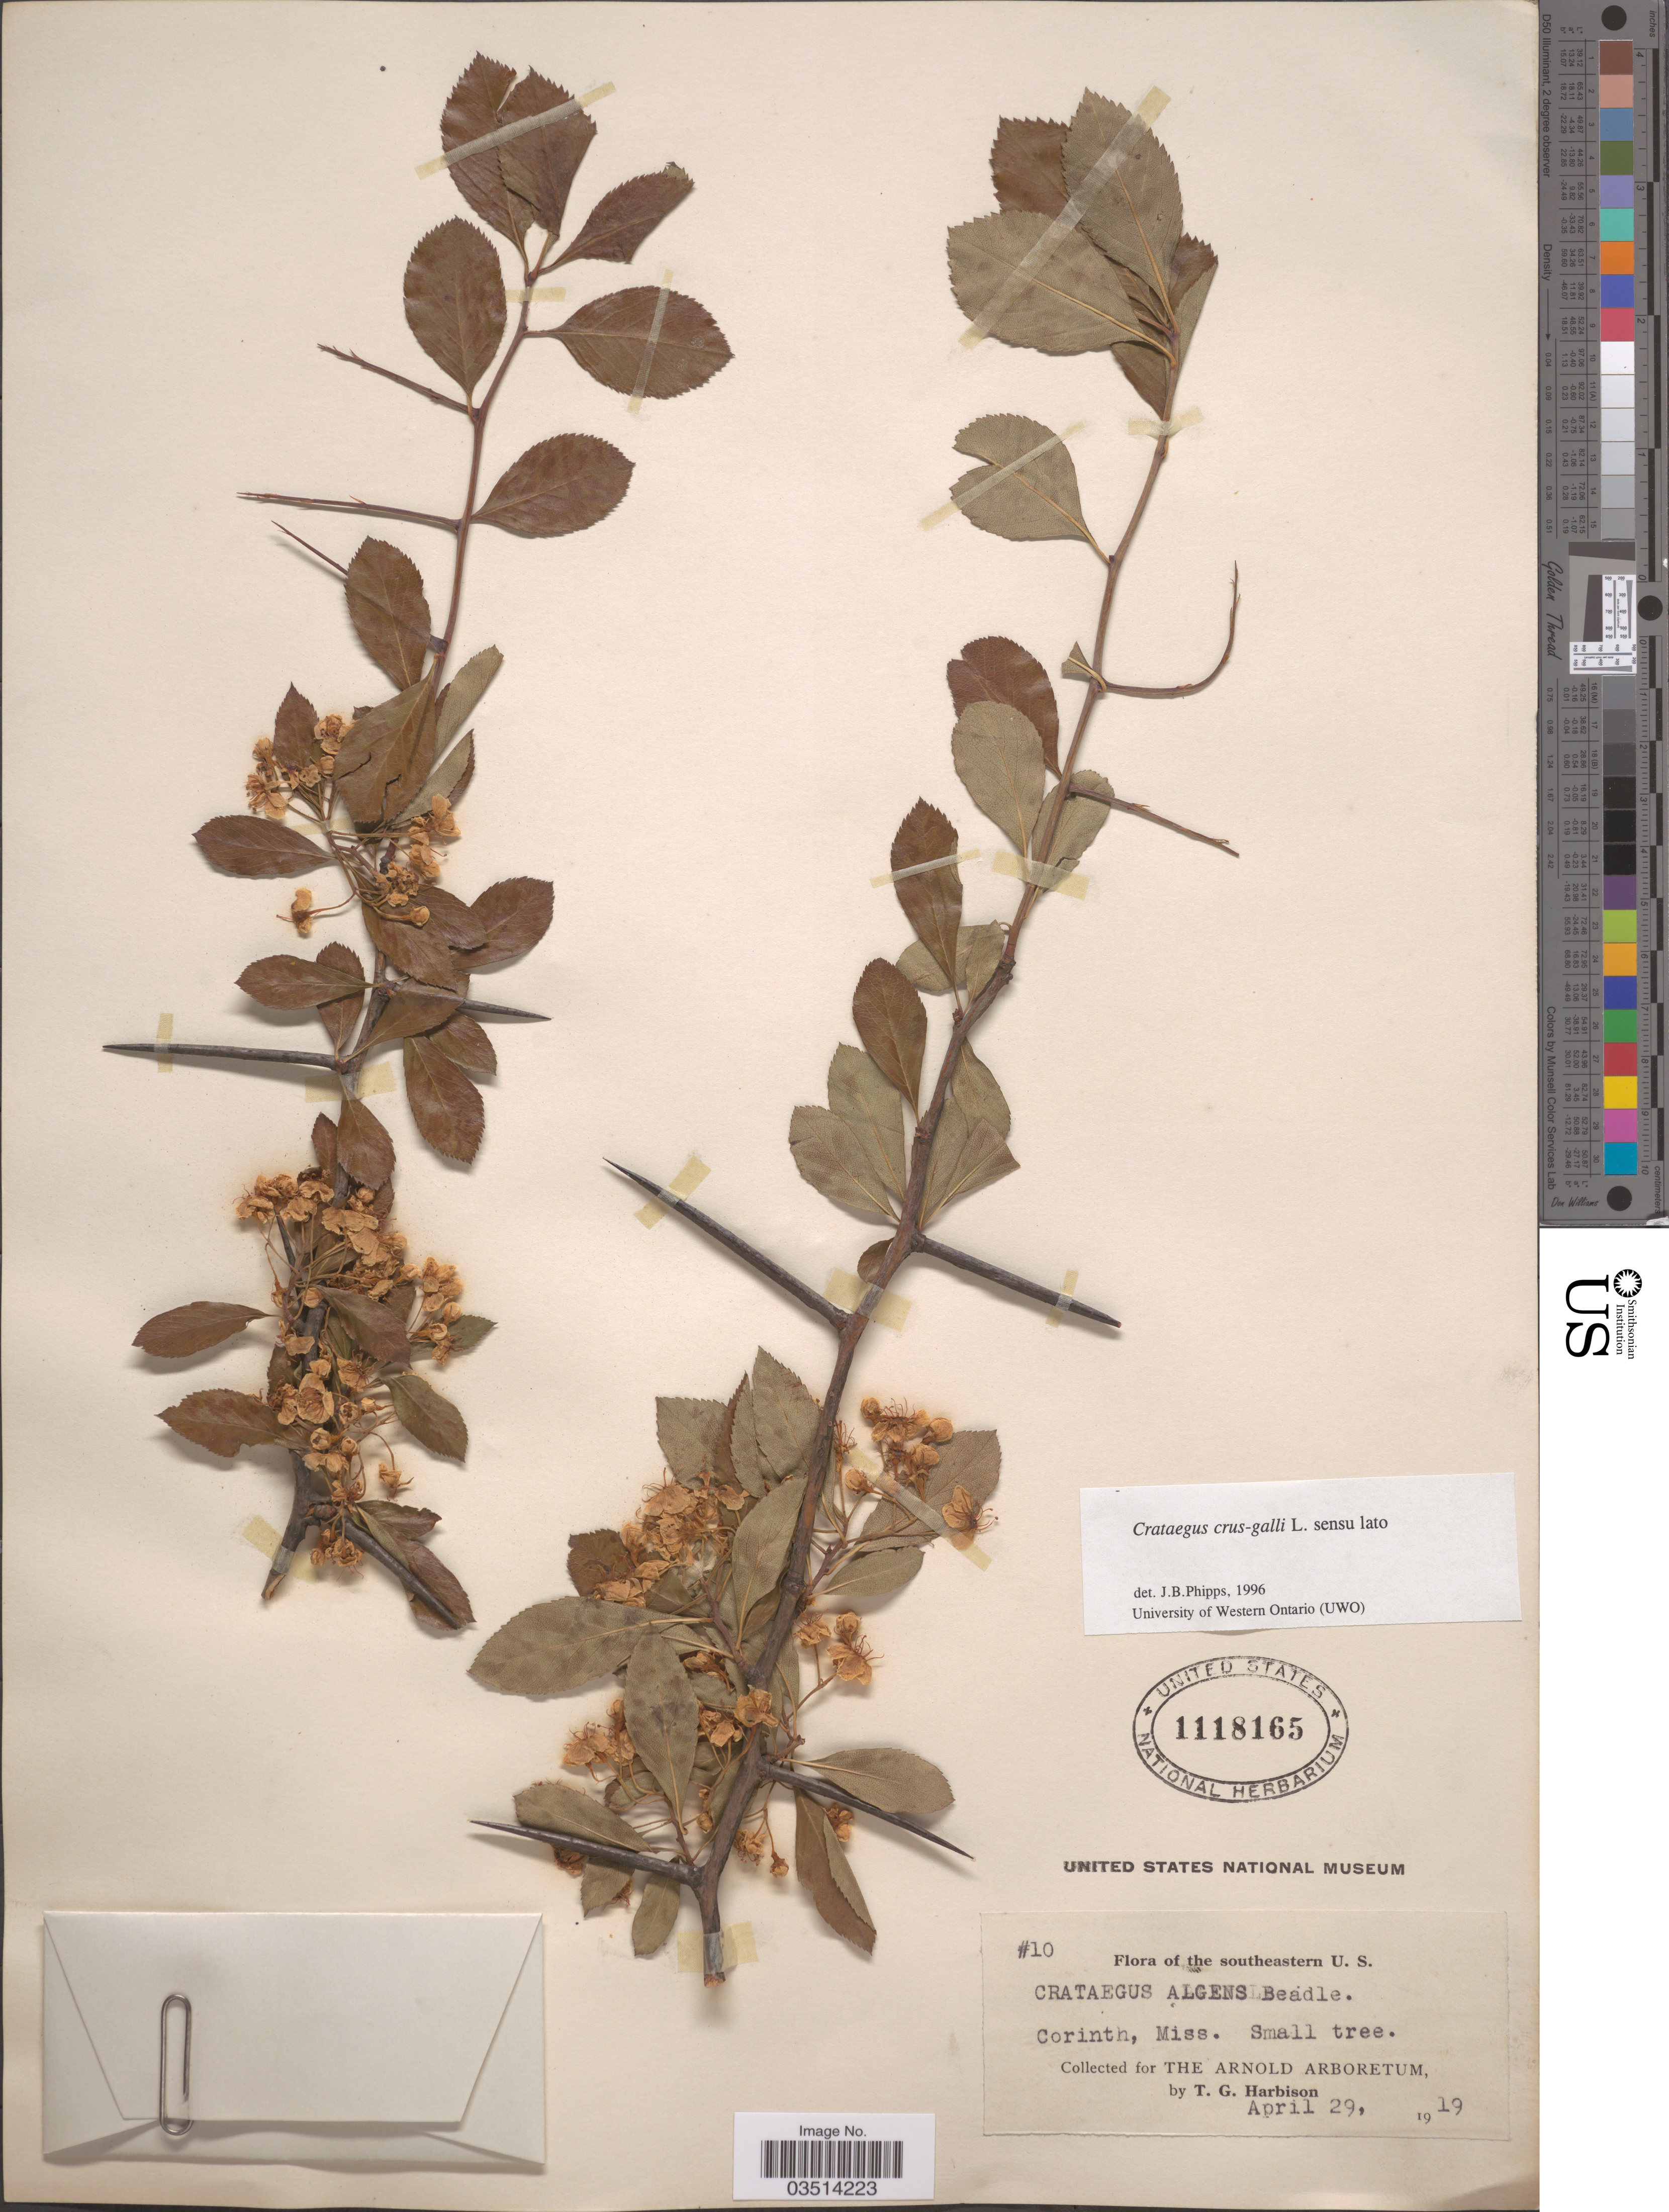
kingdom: Plantae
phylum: Tracheophyta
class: Magnoliopsida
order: Rosales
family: Rosaceae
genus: Crataegus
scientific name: Crataegus crus-galli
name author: L.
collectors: T. Harbison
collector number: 10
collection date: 1919-04-29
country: United States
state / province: Mississippi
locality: Corinth.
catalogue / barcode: US 1118165